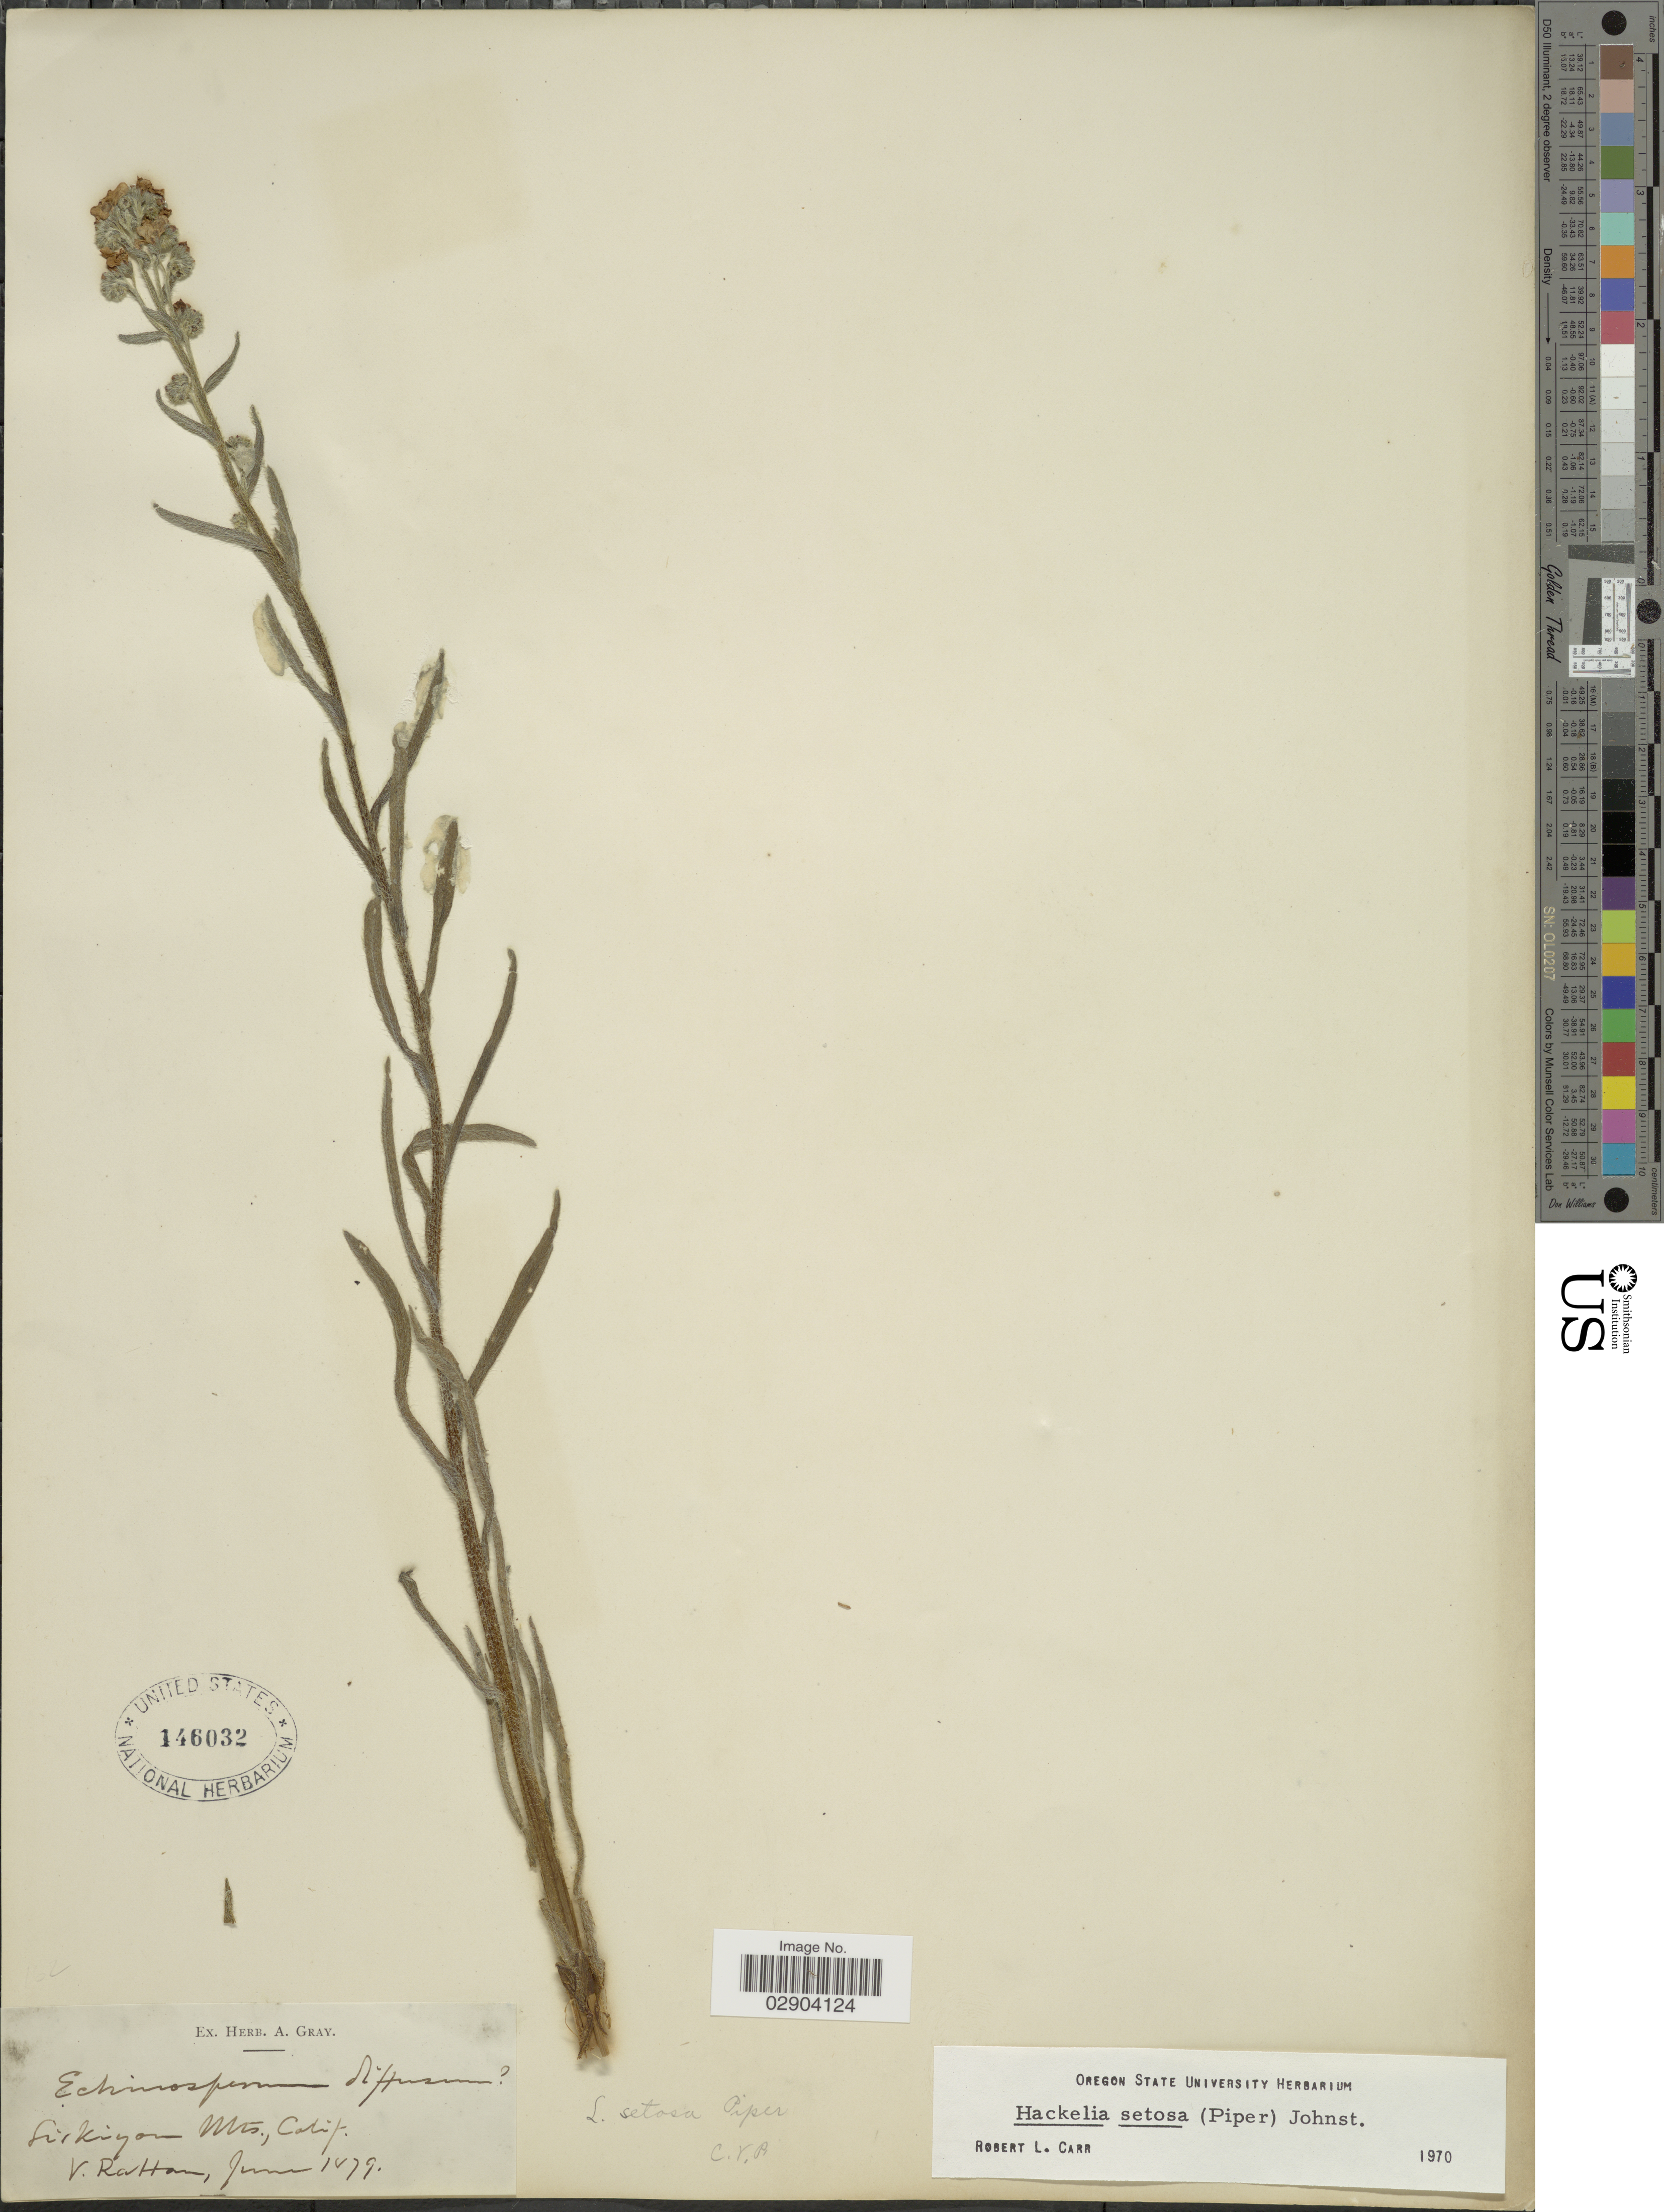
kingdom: Plantae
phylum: Tracheophyta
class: Magnoliopsida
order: Boraginales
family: Boraginaceae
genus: Hackelia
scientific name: Hackelia setosa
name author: I.M. Johnst.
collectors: V. Rattan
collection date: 1879-06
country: United States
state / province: California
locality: Siskiyou Mts.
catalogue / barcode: US 146032